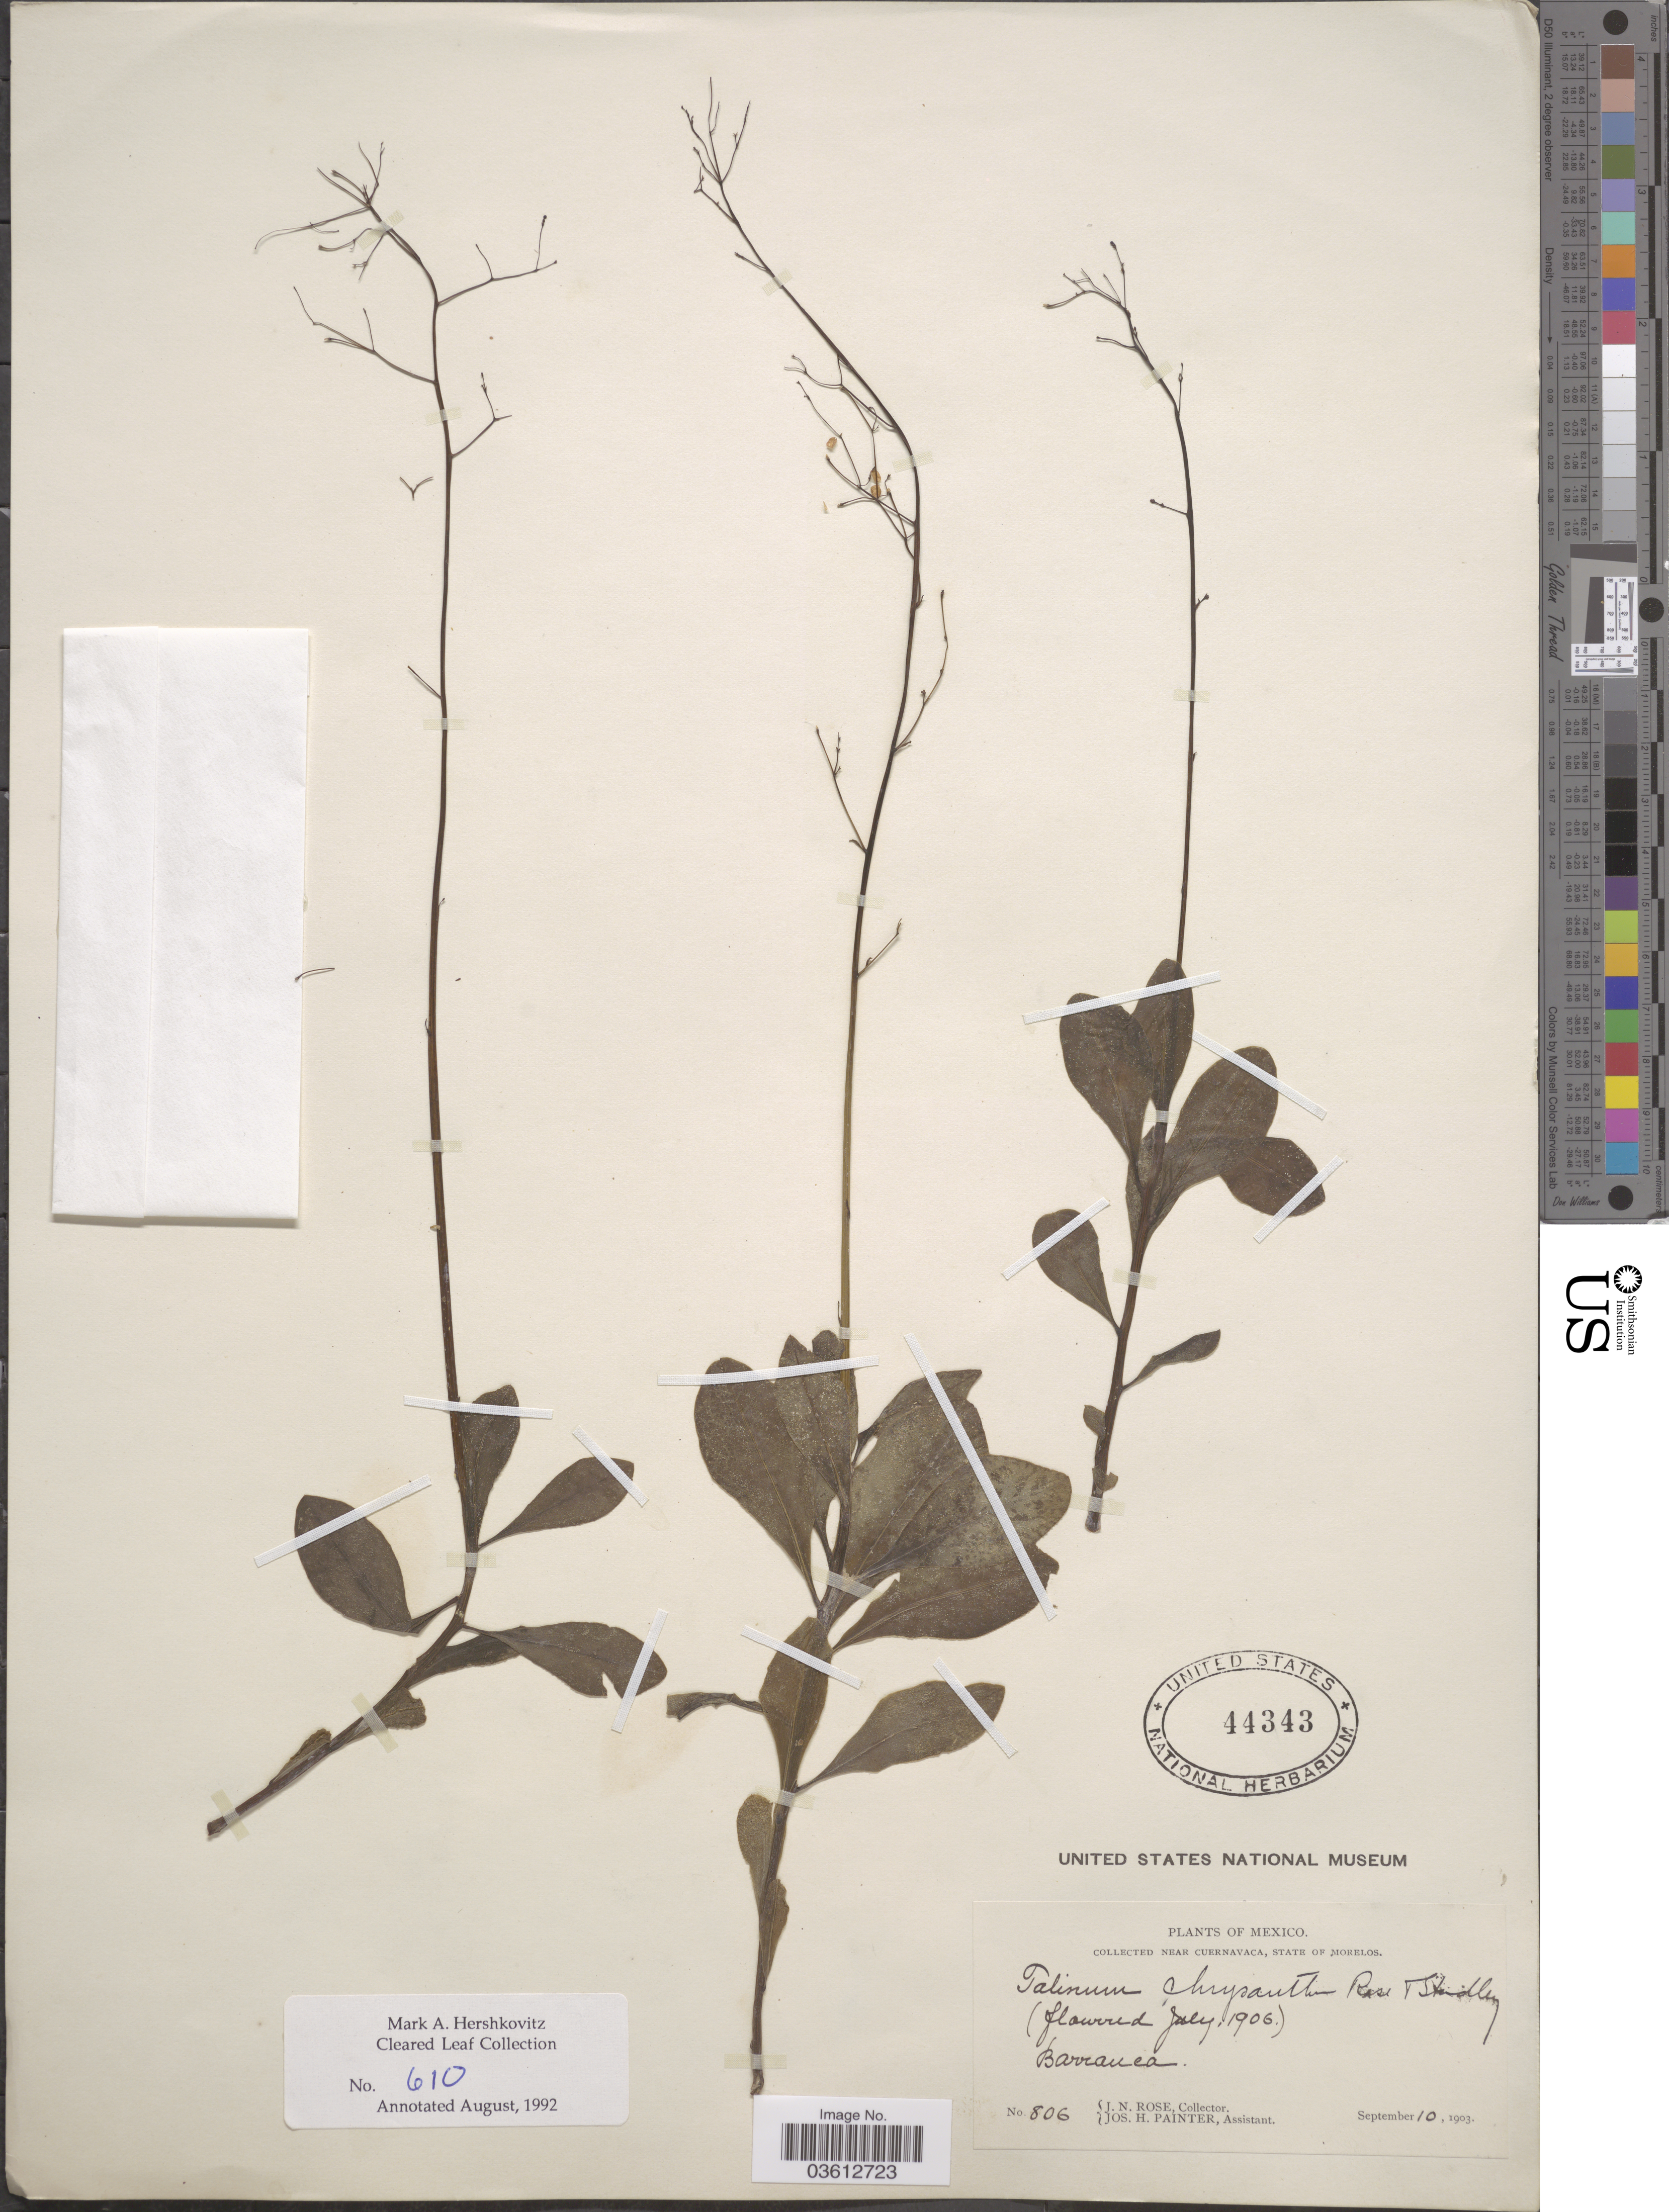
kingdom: Plantae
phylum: Tracheophyta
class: Magnoliopsida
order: Caryophyllales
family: Talinaceae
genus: Talinum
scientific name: Talinum chrysanthum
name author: Rose & Standl.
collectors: J. N. Rose & J. H. Painter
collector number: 806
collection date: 1903-09-10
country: Mexico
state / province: Morelos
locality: Near Cuernavaca. Barranca.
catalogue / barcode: US 44343